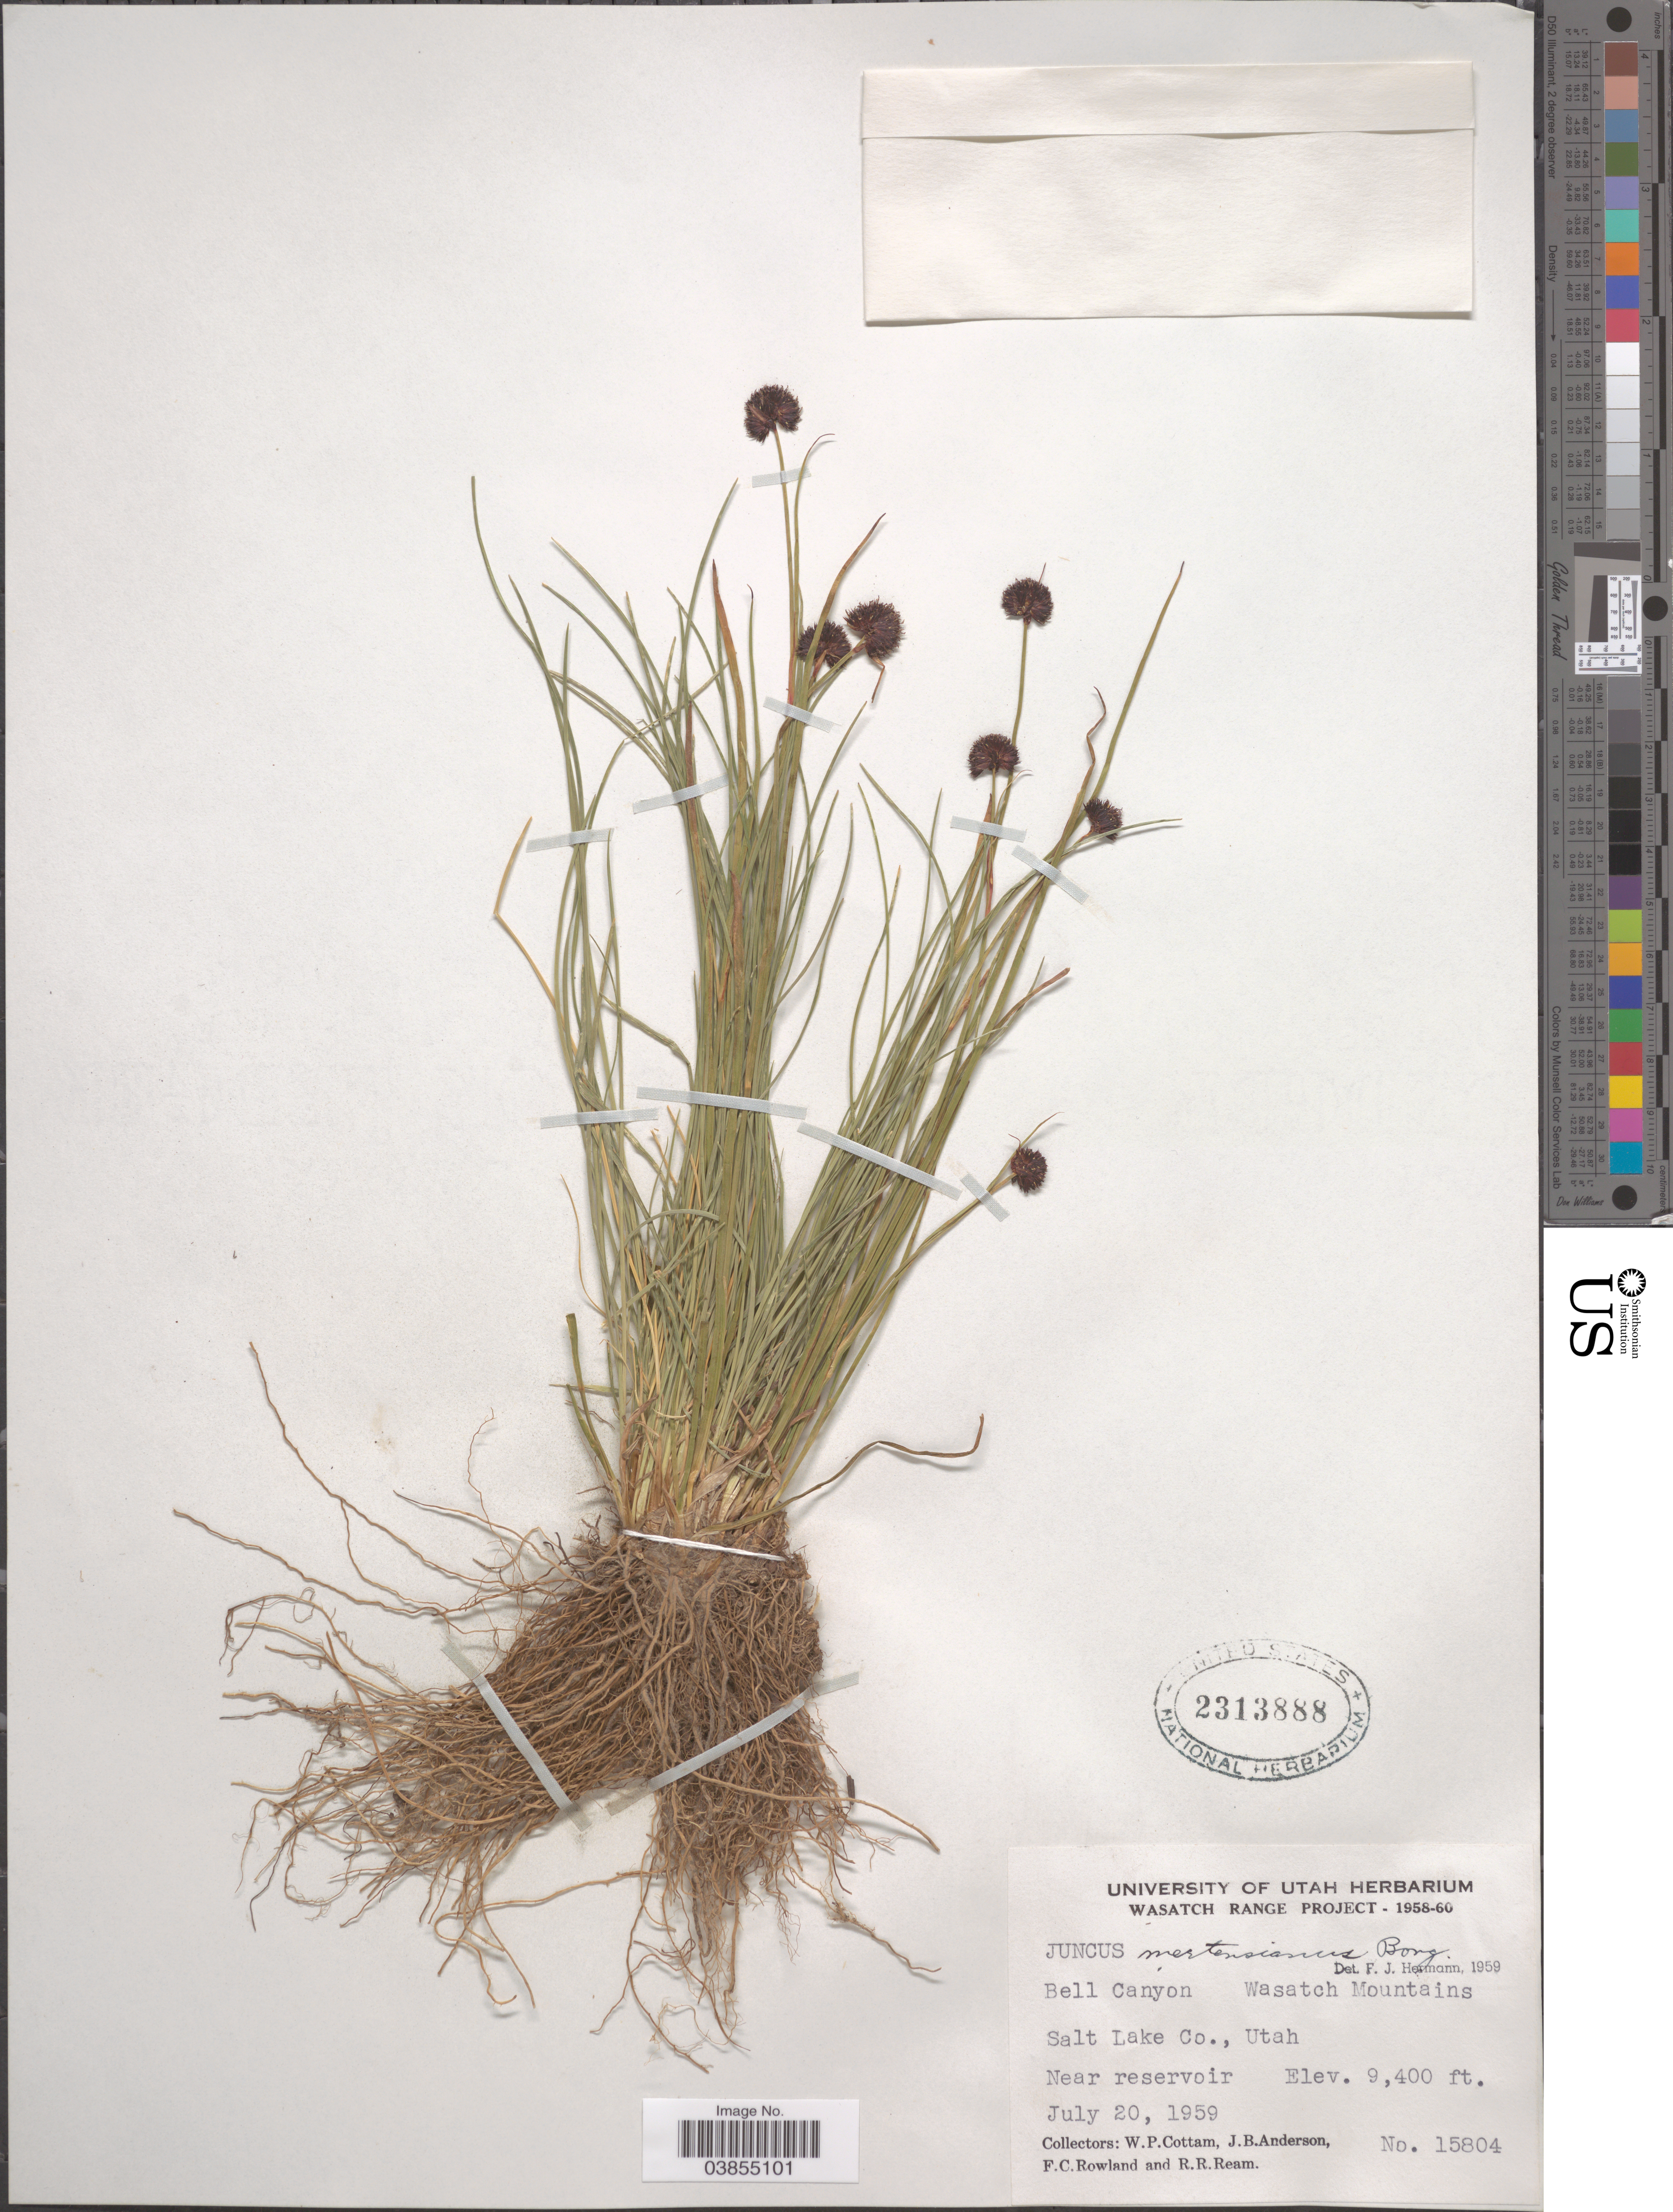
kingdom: Plantae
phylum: Tracheophyta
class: Liliopsida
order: Poales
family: Juncaceae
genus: Juncus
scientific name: Juncus mertensianus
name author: Bong.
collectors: W. Cottam, J. B. Anderson, F. Rowland & R. Ream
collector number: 15804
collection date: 1959-07-20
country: United States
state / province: Utah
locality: Wasatch Range Project [unsure placement] Bell Canyon, Wasatch Mountains. Salt Lake Co, Near reservoir.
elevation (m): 2865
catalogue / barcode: US 2313888